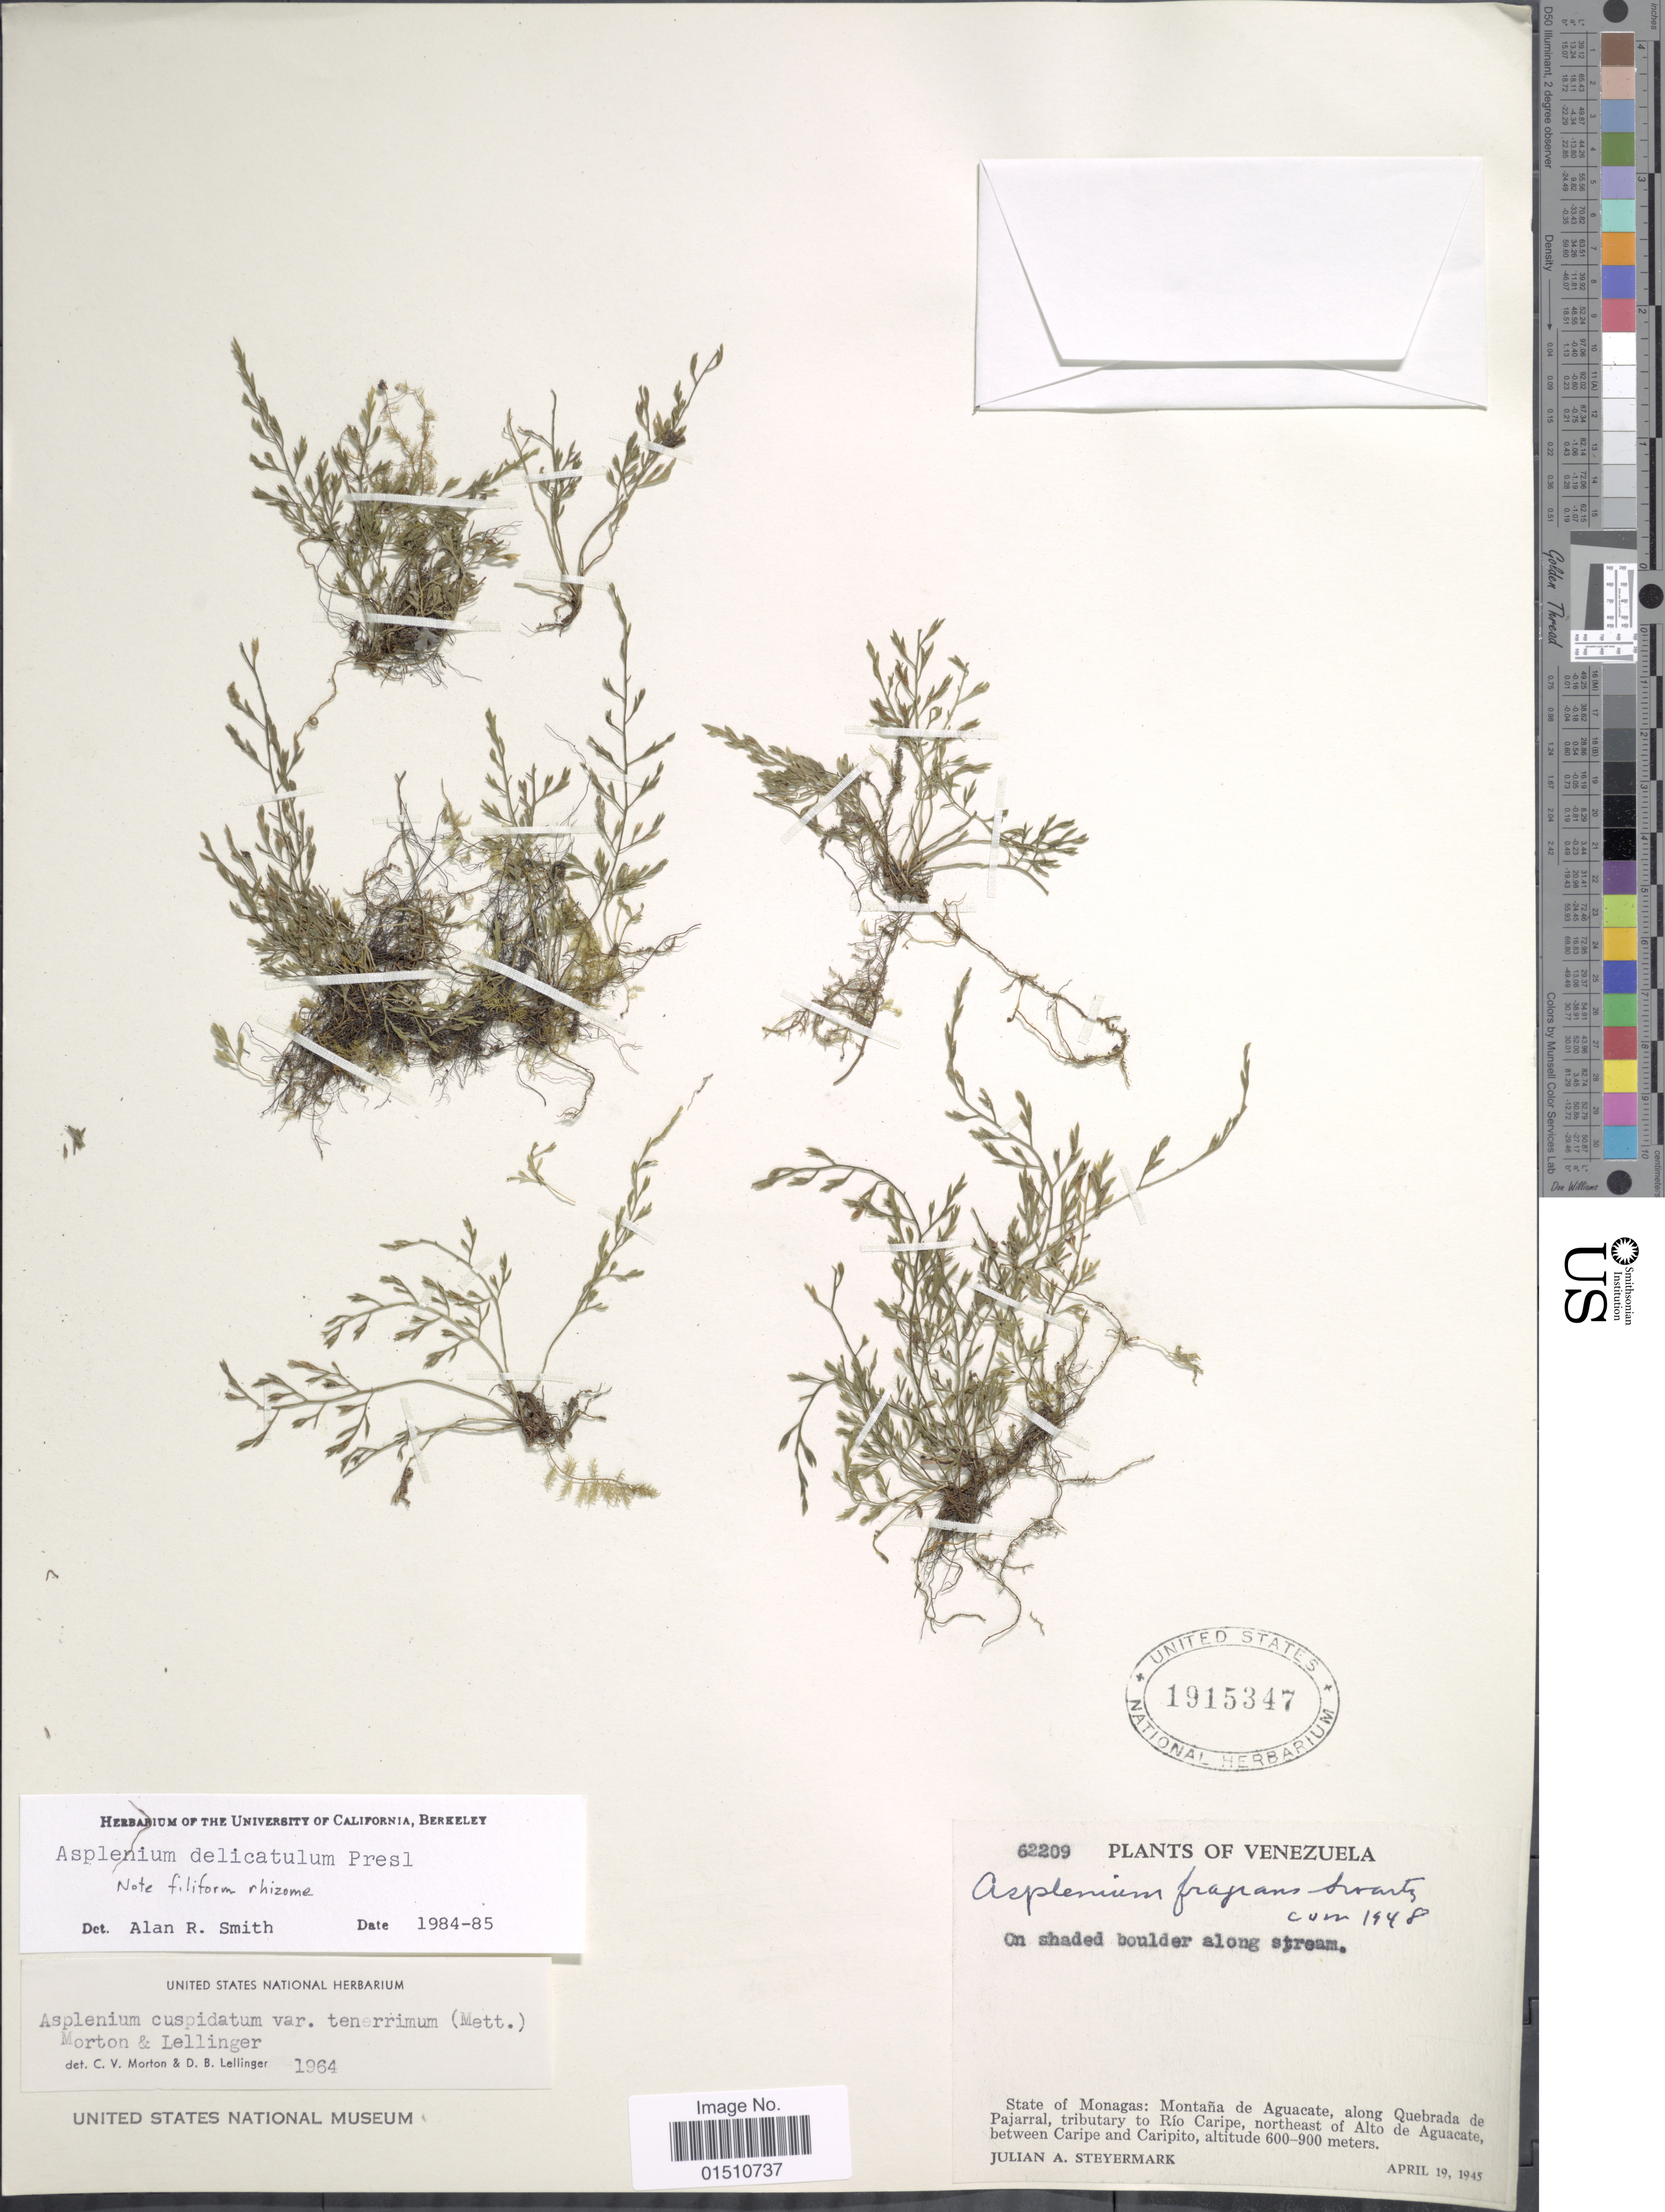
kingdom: Plantae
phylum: Tracheophyta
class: Polypodiopsida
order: Polypodiales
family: Aspleniaceae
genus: Asplenium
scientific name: Asplenium delicatulum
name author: C. Presl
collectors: J. Steyermark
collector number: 62209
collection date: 1945-04-19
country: Venezuela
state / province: Monagas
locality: Venezuela, Montana de Aguacate, along Quebrada de Pajarral, tributary to Rio Caripe, Northeast of Alto de Aguacate, between Caripe and Caripito.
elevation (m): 600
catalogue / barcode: US 1915347